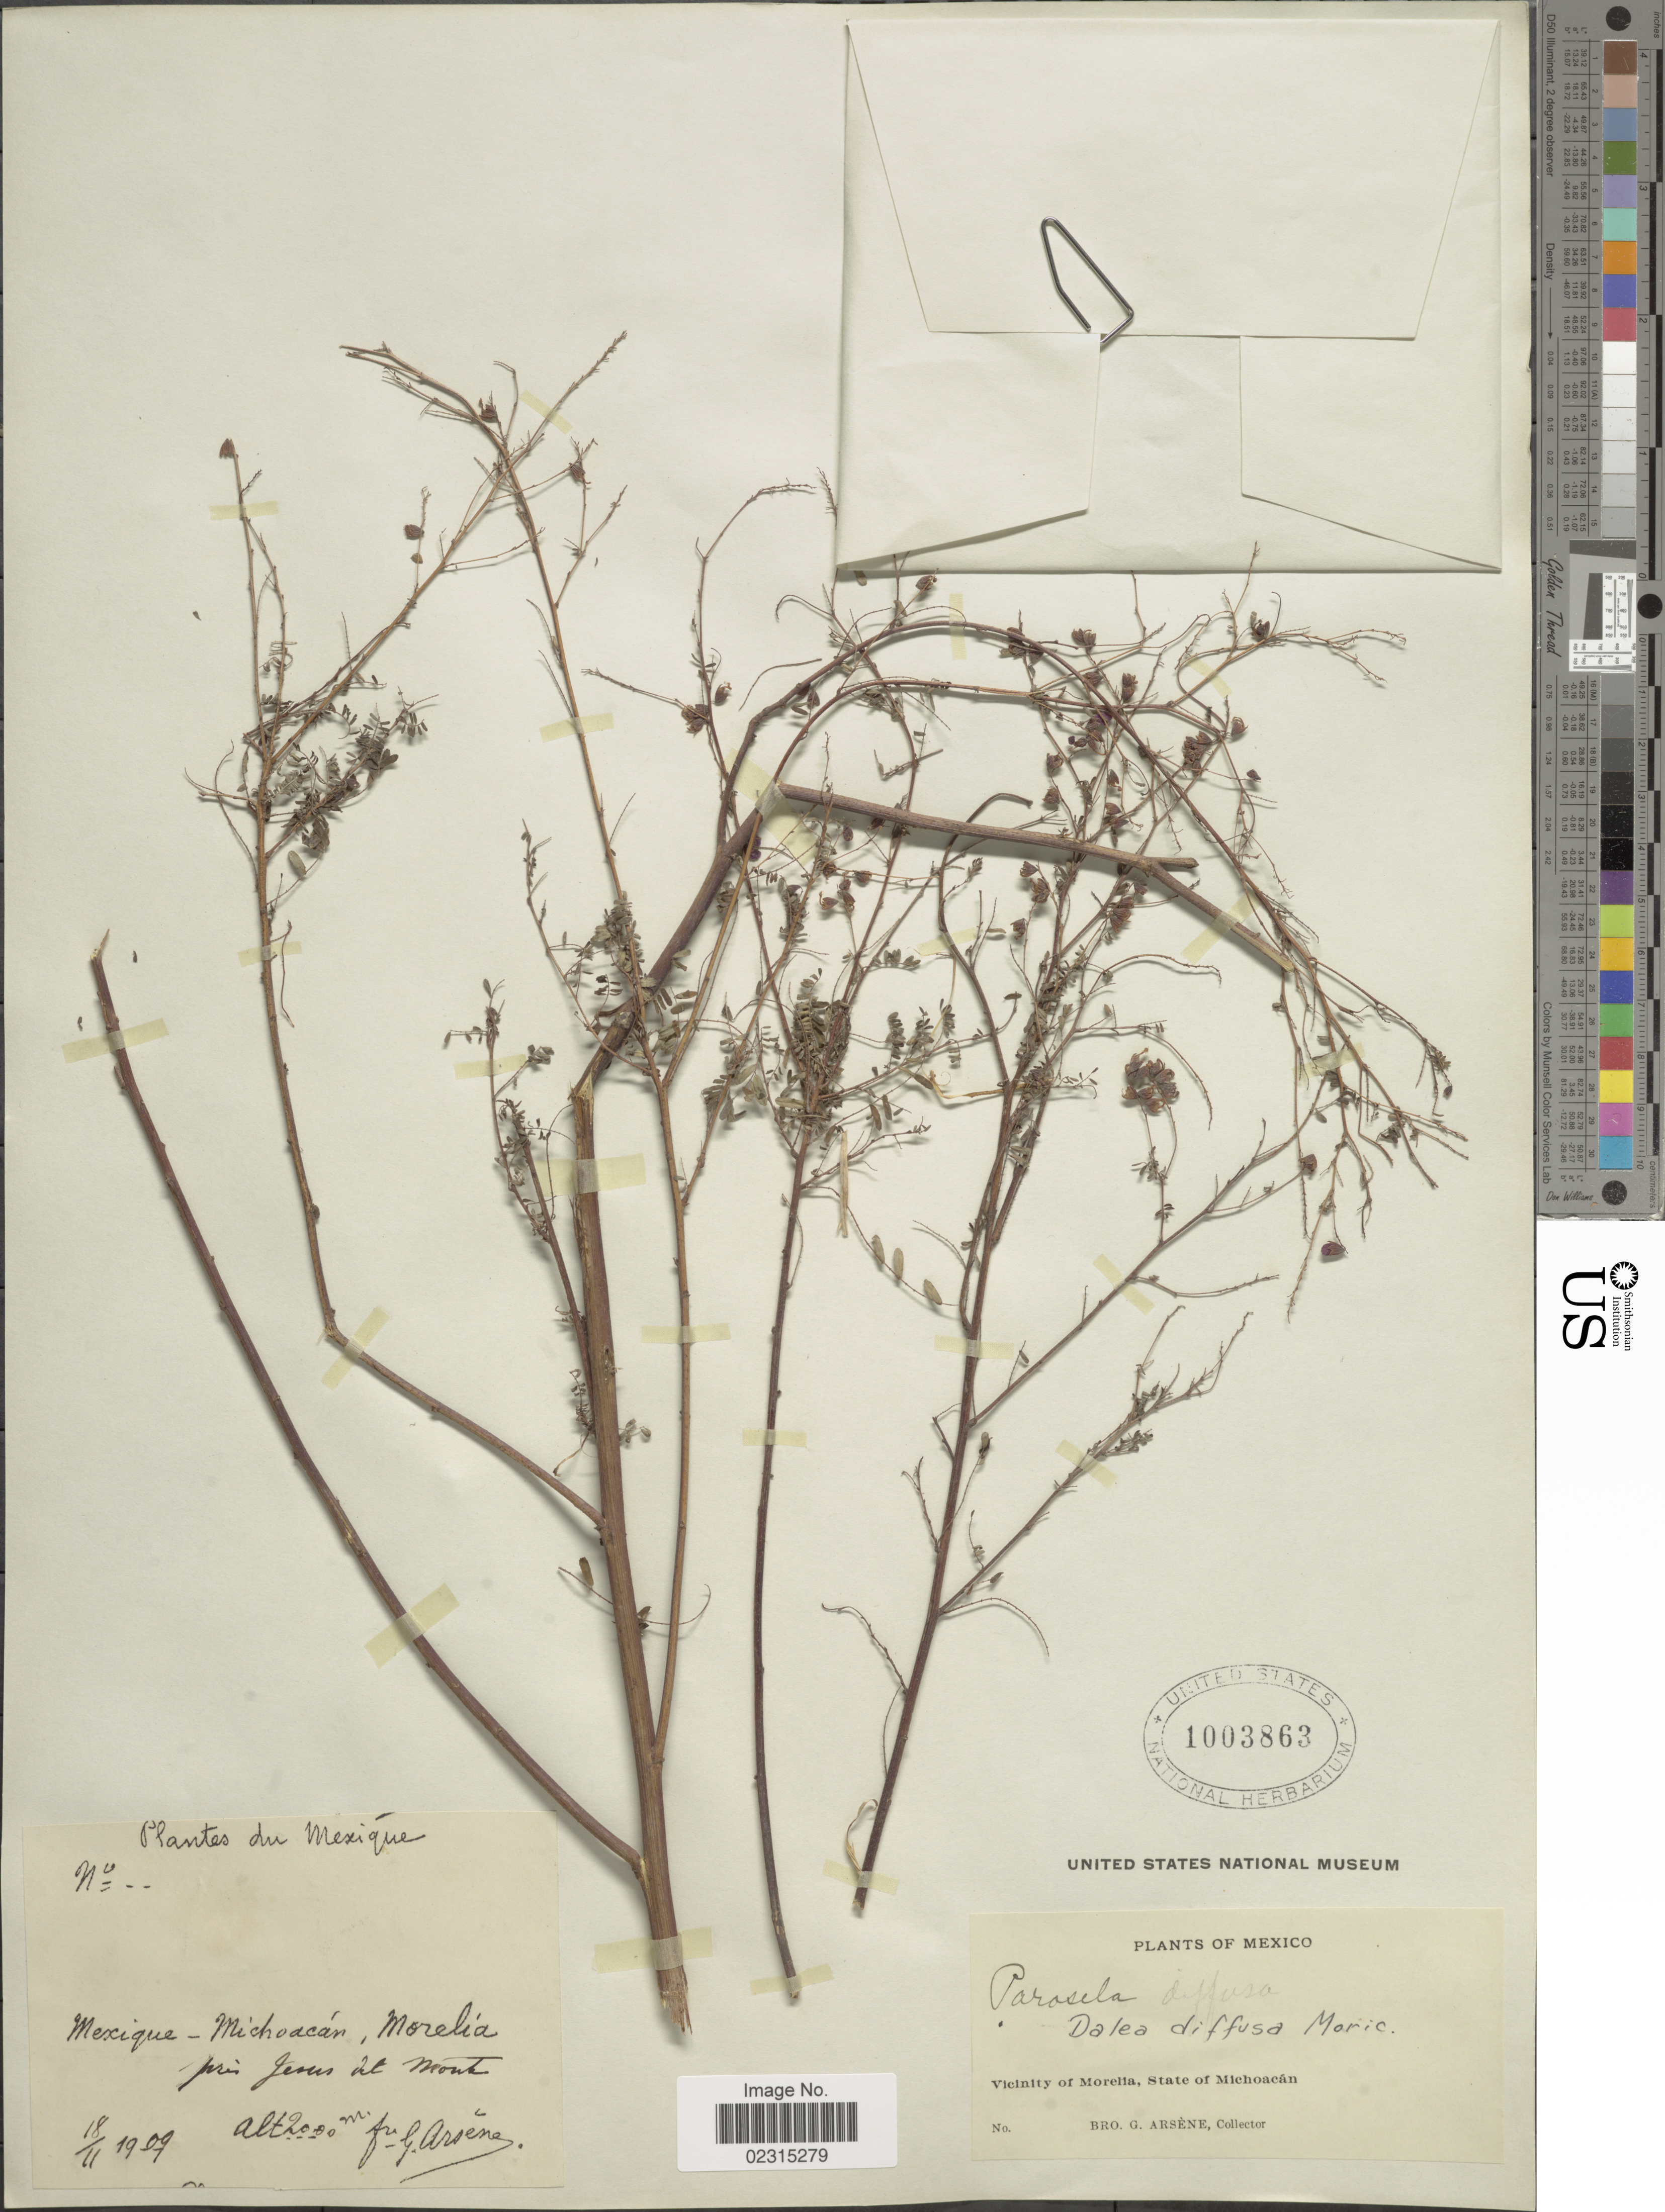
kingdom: Plantae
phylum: Tracheophyta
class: Magnoliopsida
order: Fabales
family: Fabaceae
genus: Marina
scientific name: Marina diffusa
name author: (Moric.) Barneby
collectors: Bro. G. Arsène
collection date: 1909-11-18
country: Mexico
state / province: Michoacán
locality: Morelia, pres Jesus del Monte, Vicinity of Morelia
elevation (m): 2000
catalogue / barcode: US 1003863